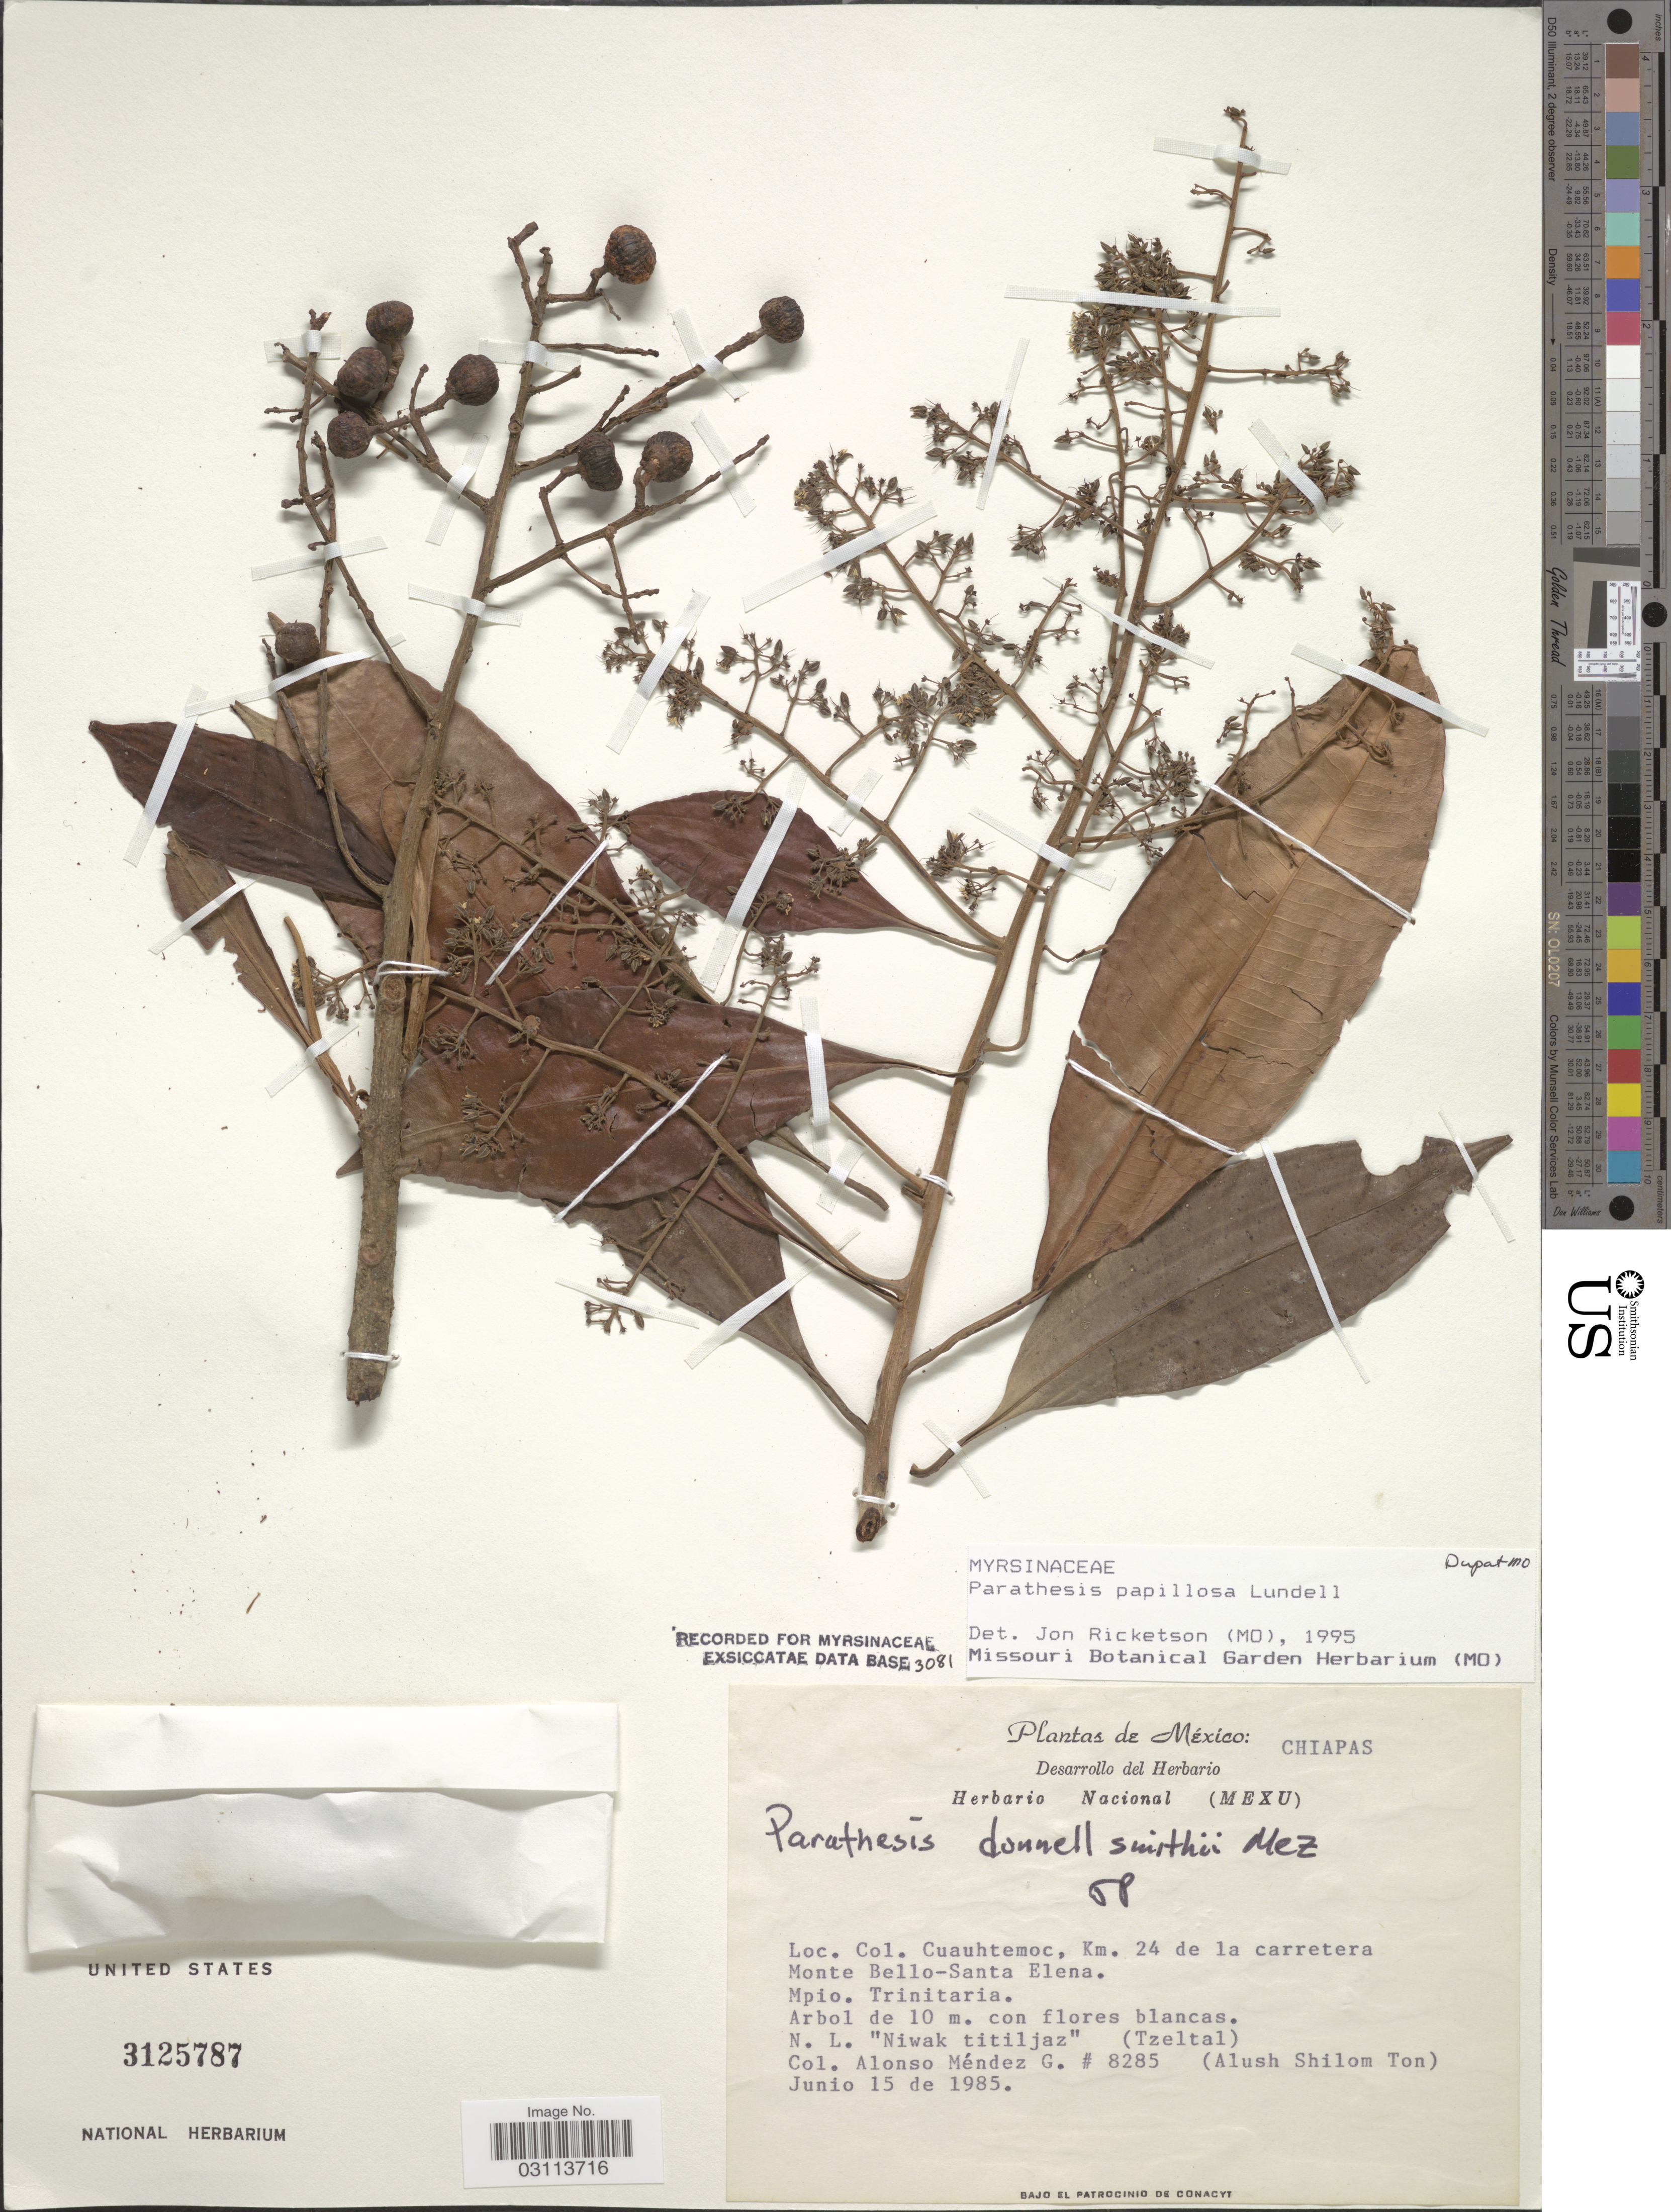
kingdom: Plantae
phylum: Tracheophyta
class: Magnoliopsida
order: Ericales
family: Primulaceae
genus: Parathesis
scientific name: Parathesis papillosa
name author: Lundell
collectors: A. Méndez G. & A. S. Ton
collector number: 8285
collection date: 1985-06-15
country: Mexico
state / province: Chiapas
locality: Col. Cuauhtemoc, Km. 24 de la carretera Monte Bello - Santa Elena. Mpio. Trinitaria.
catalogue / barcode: US 3125787